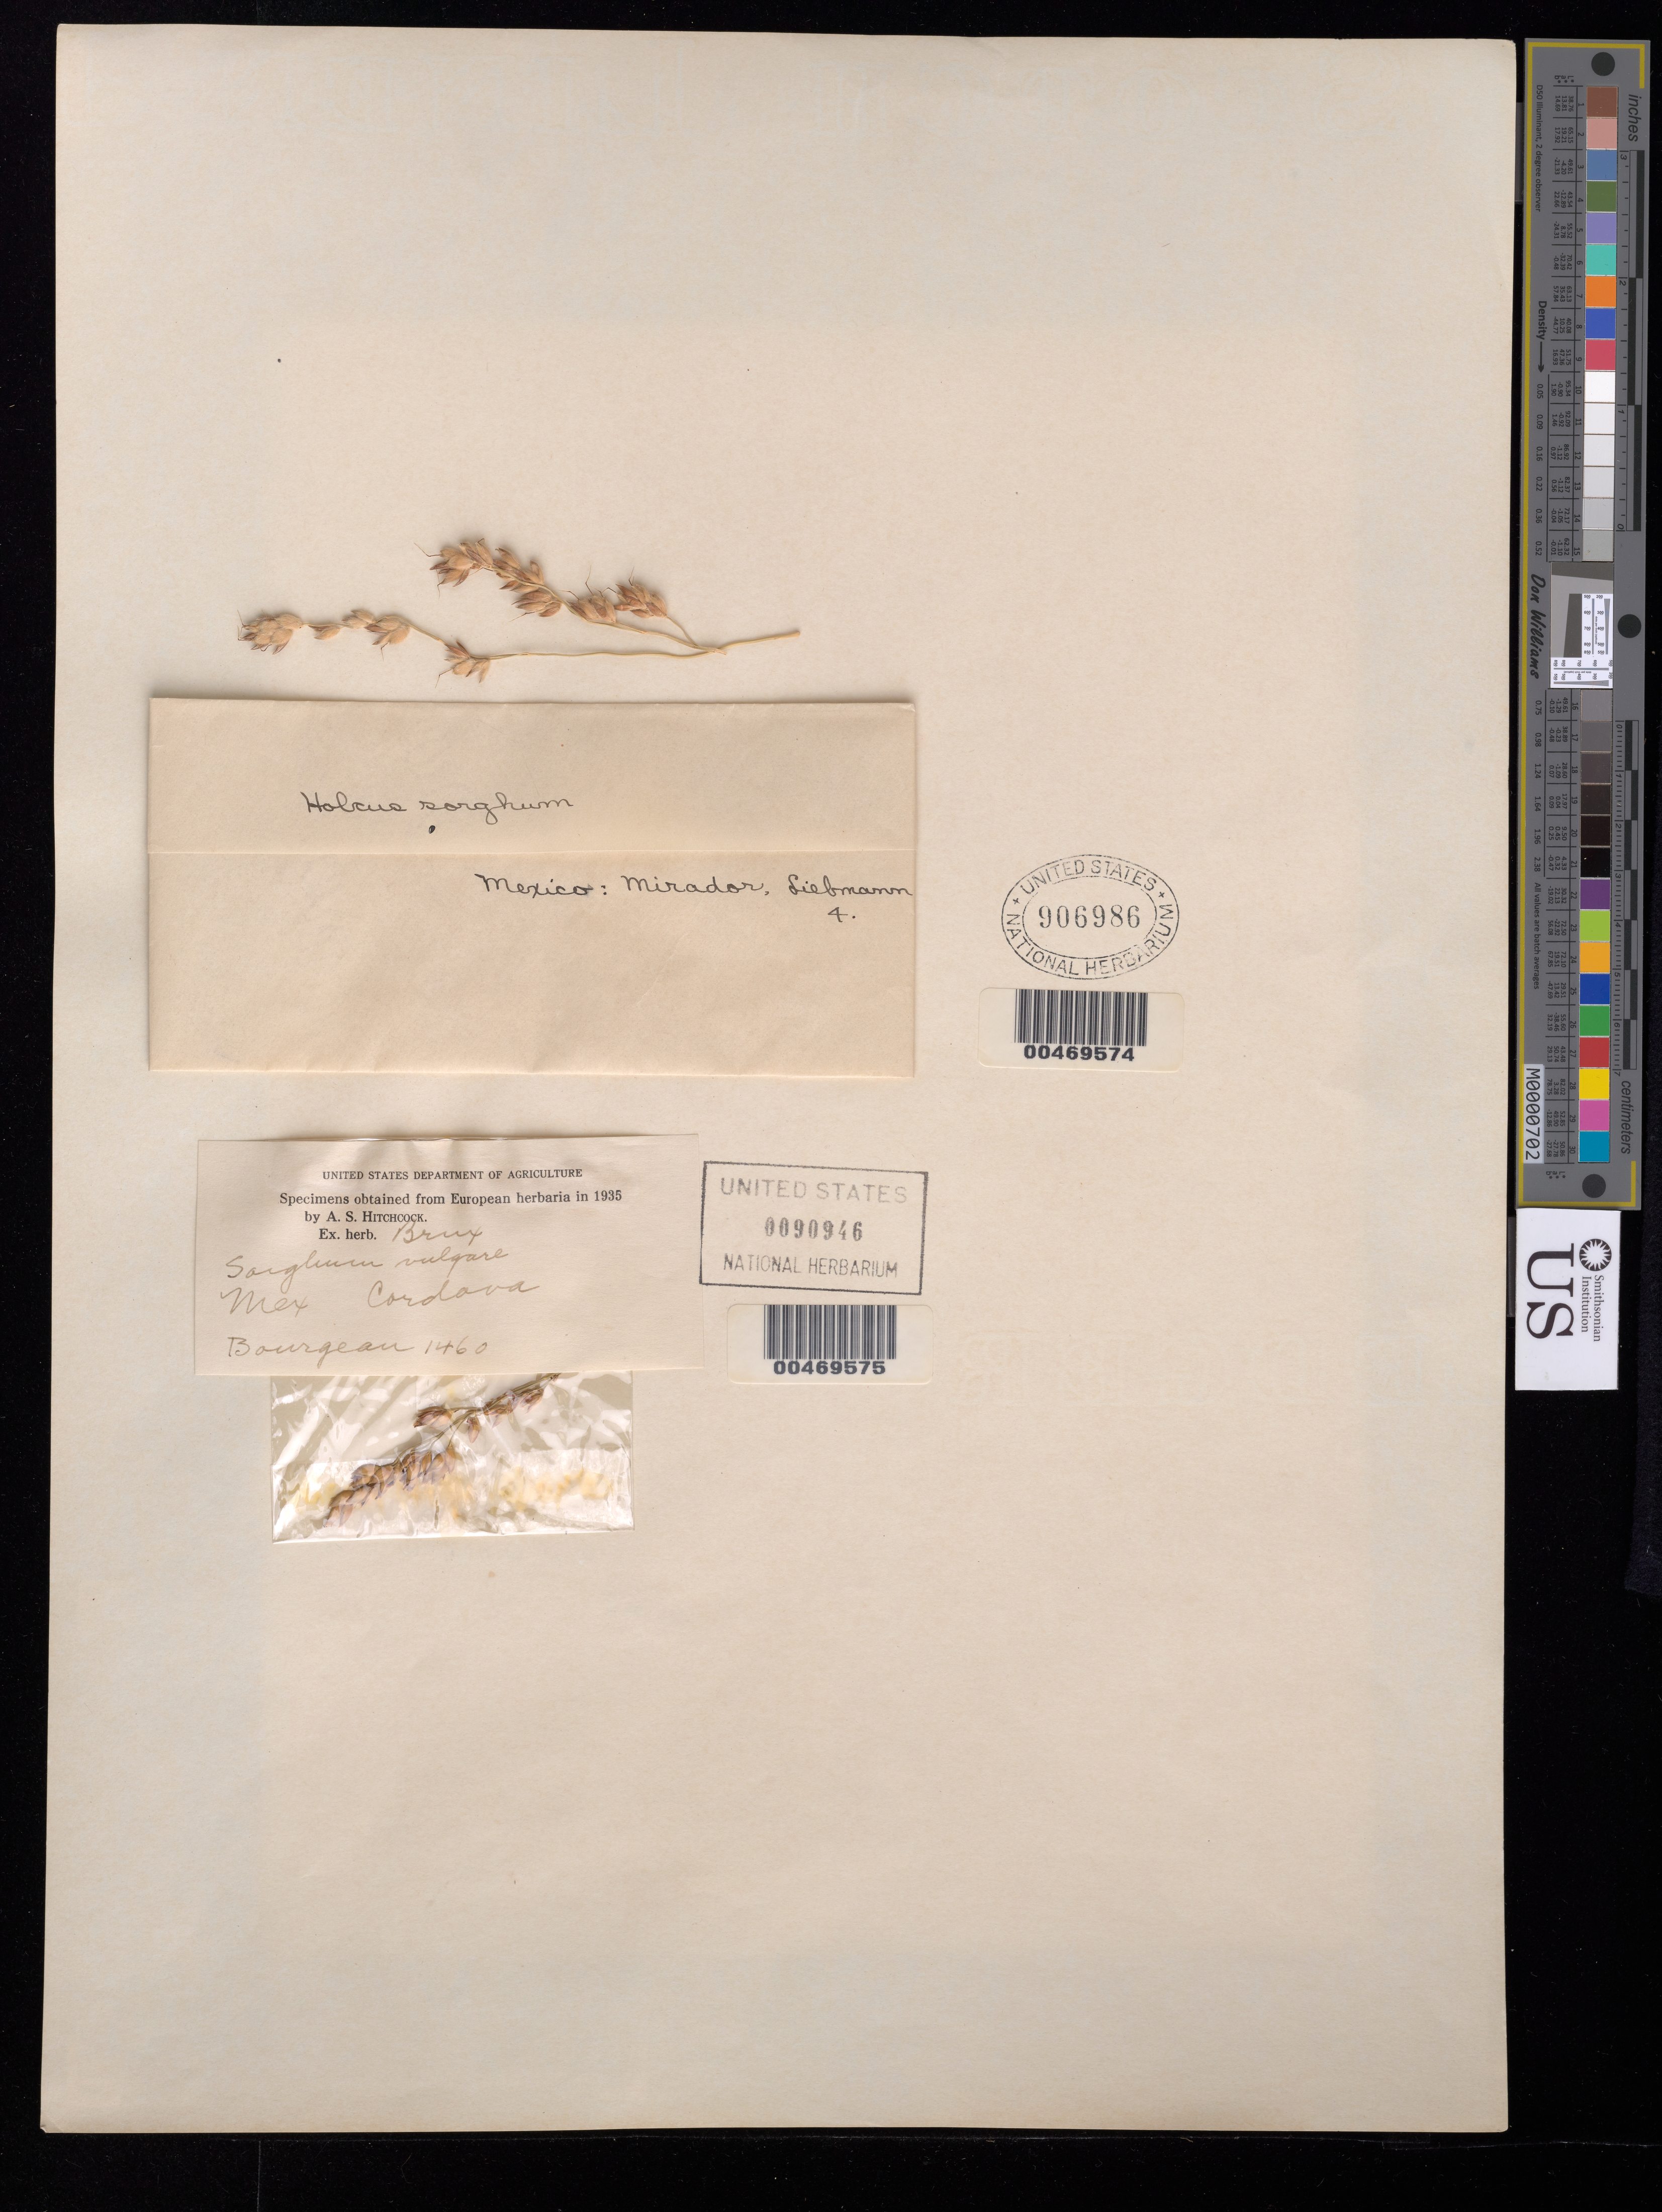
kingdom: Plantae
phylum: Tracheophyta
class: Liliopsida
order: Poales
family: Poaceae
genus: Sorghum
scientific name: Sorghum bicolor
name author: (L.) Moench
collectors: F. M. Liebmann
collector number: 4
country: Mexico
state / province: Veracruz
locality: Mirador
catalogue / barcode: US 906986